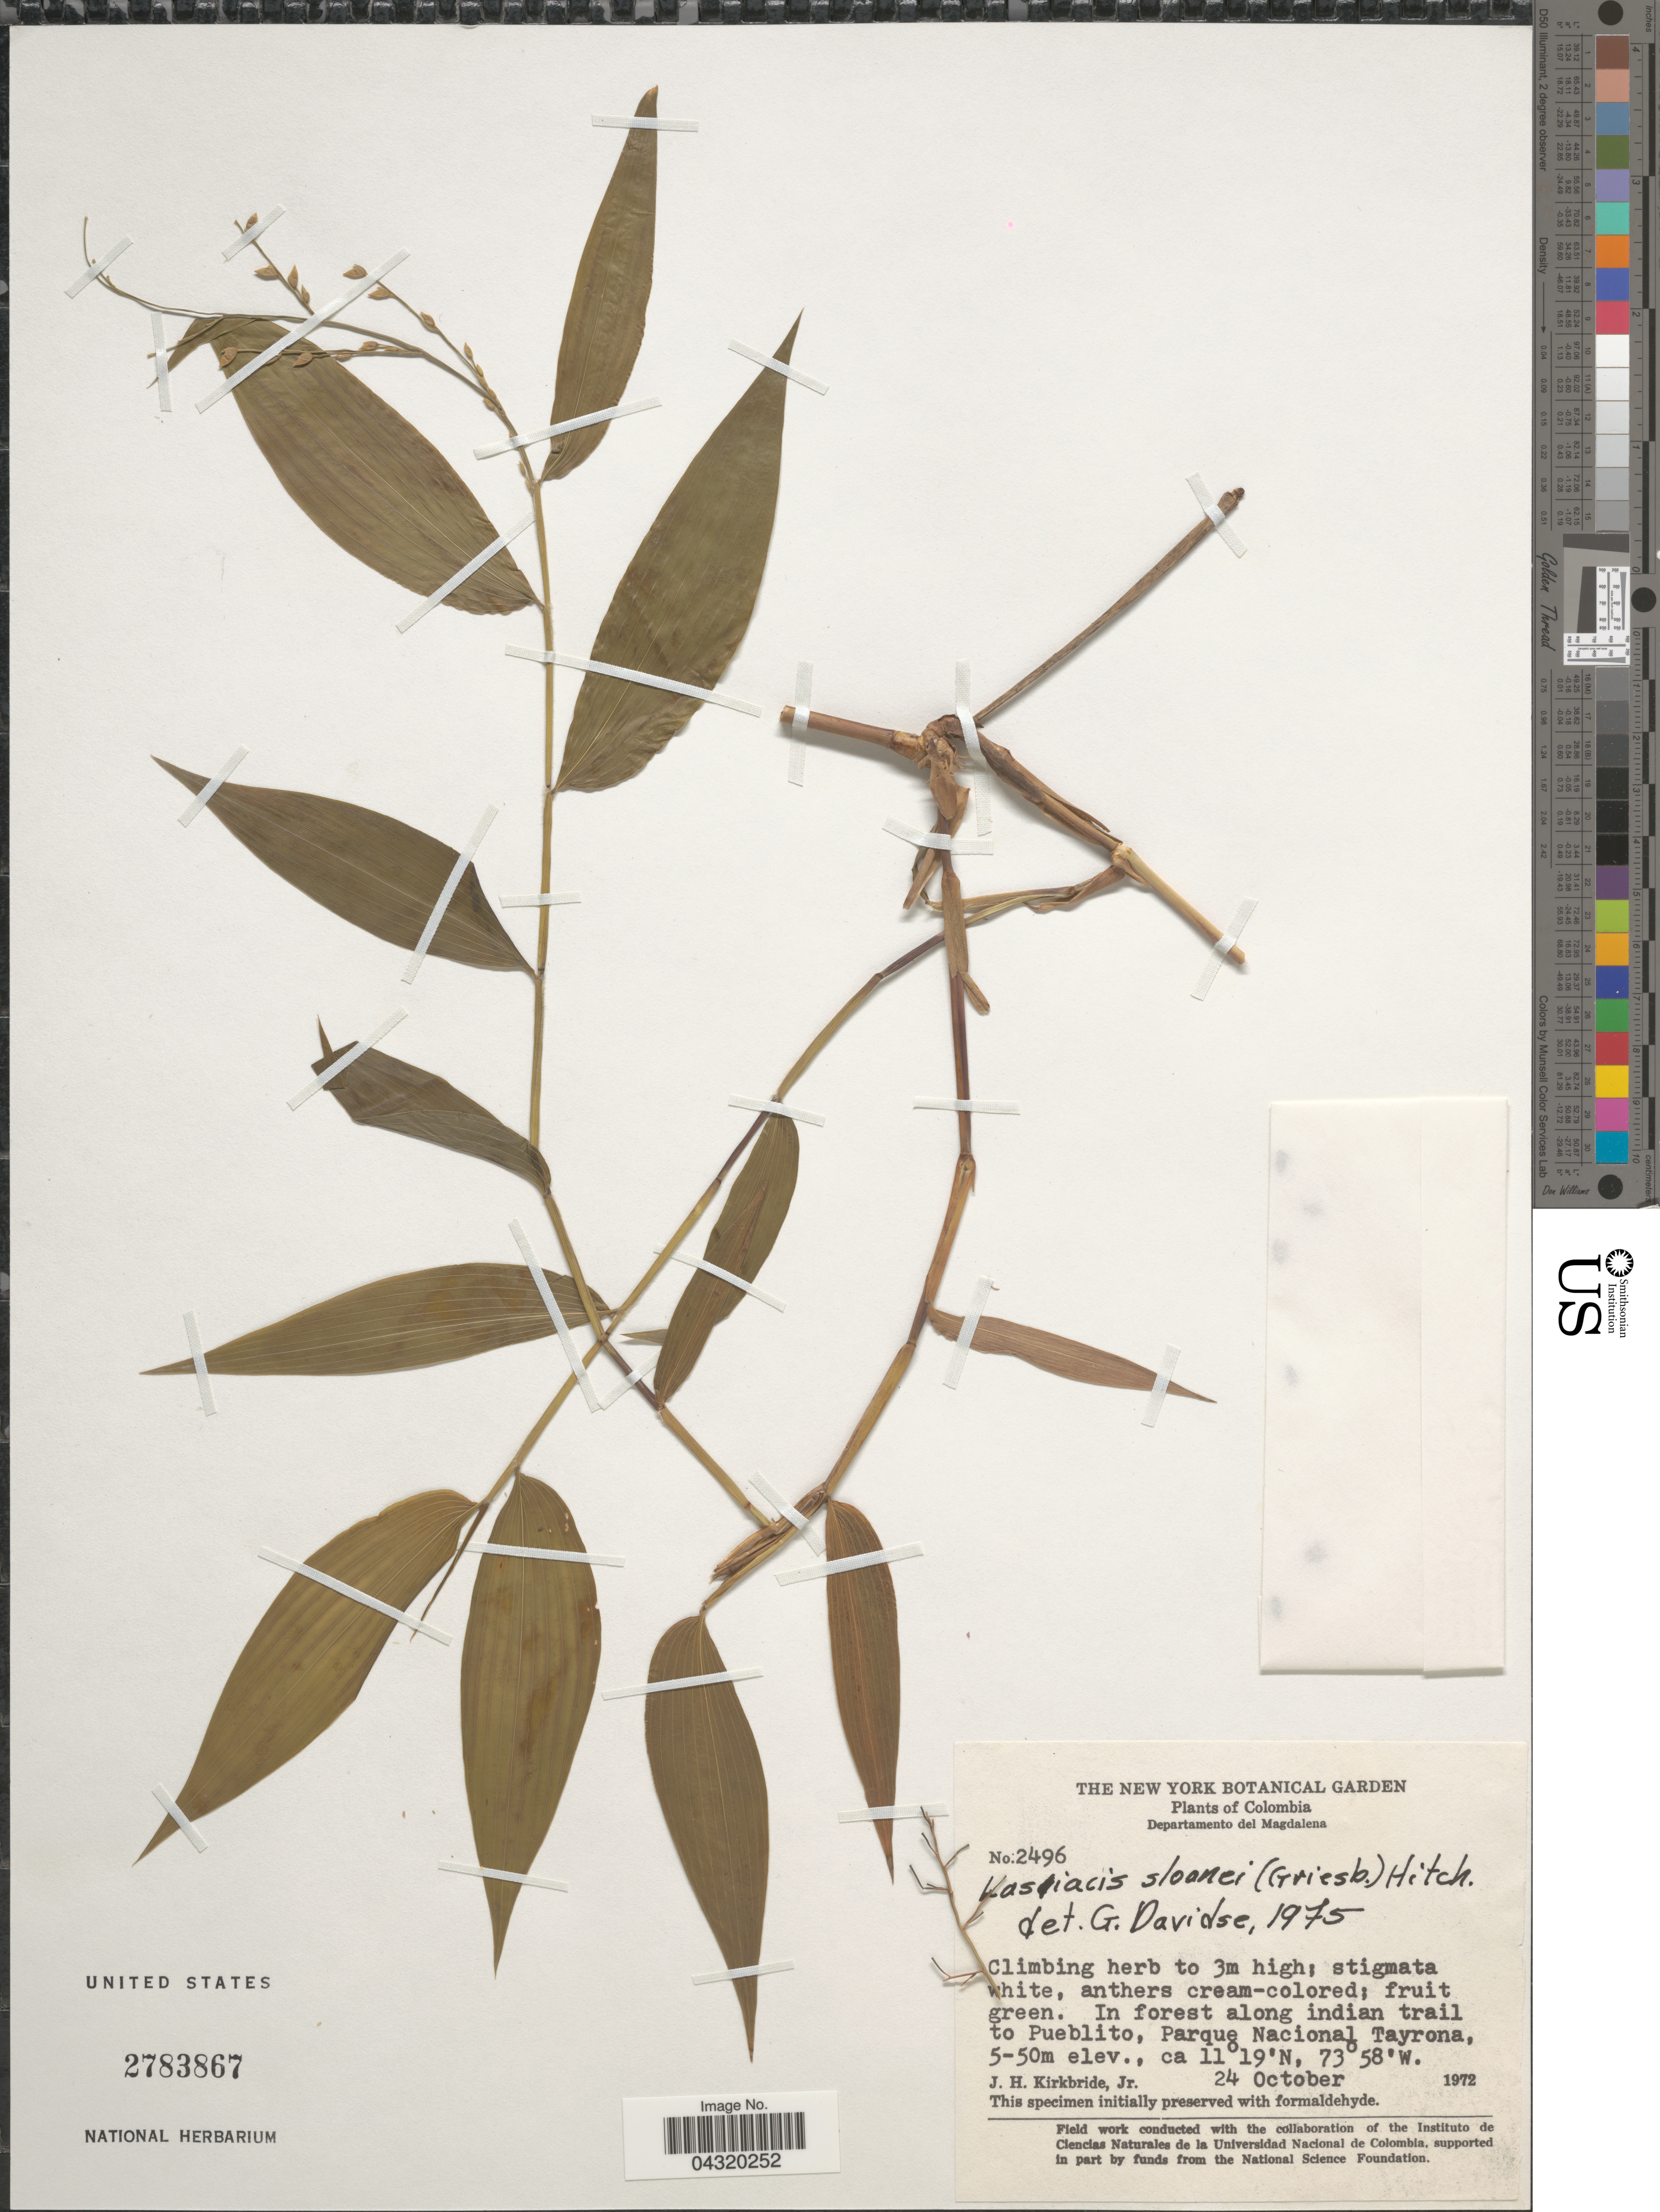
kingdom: Plantae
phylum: Tracheophyta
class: Liliopsida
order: Poales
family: Poaceae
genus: Lasiacis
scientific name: Lasiacis sloanei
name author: (Griseb.) Hitchc.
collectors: J. H. Kirkbride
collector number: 2496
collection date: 1972-10-24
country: Colombia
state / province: Magdalena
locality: Departamento del Magdalena. In forest along indian trail to Pueblito, Parque Nacional Tayrona.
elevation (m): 5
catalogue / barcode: US 2783867